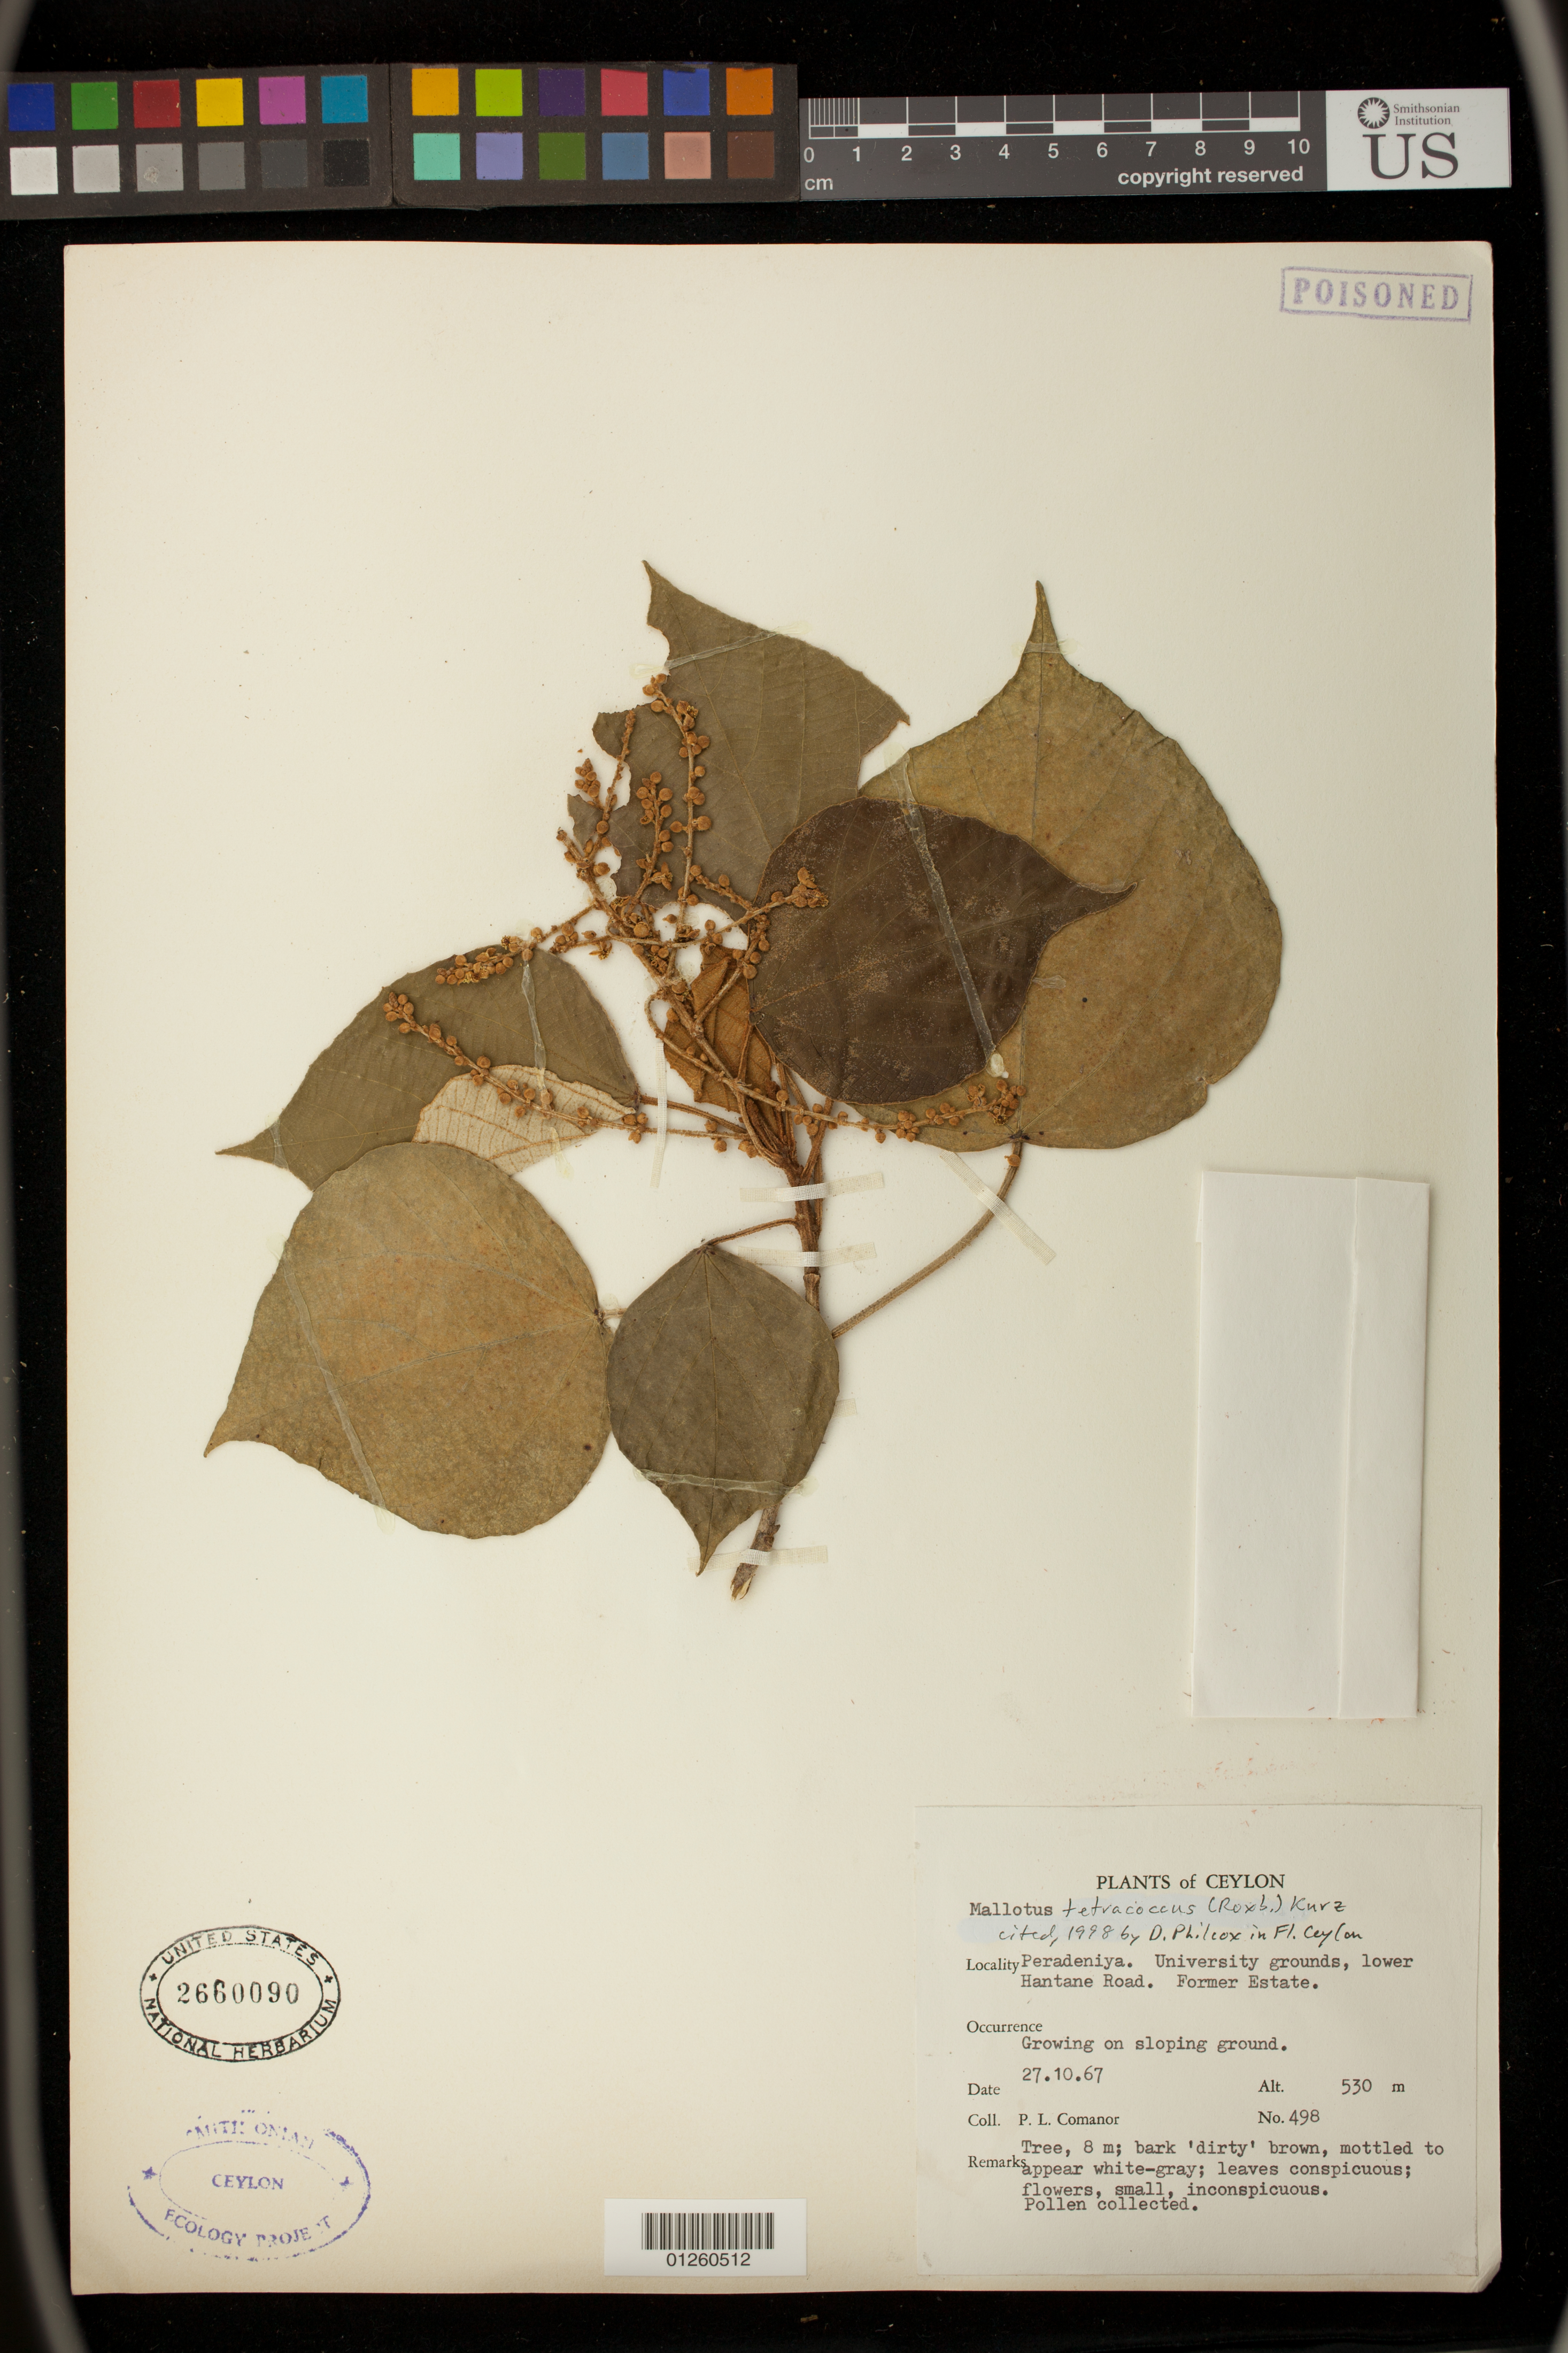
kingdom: Plantae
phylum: Tracheophyta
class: Magnoliopsida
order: Malpighiales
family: Euphorbiaceae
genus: Mallotus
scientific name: Mallotus tetracoccus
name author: (Roxb.) Kurz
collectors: P. Comanor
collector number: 498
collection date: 1967-10-27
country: Sri Lanka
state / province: Central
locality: Peradeniya. University grounds, lower Hantane road. Former Estate.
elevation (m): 530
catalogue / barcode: US 2660090